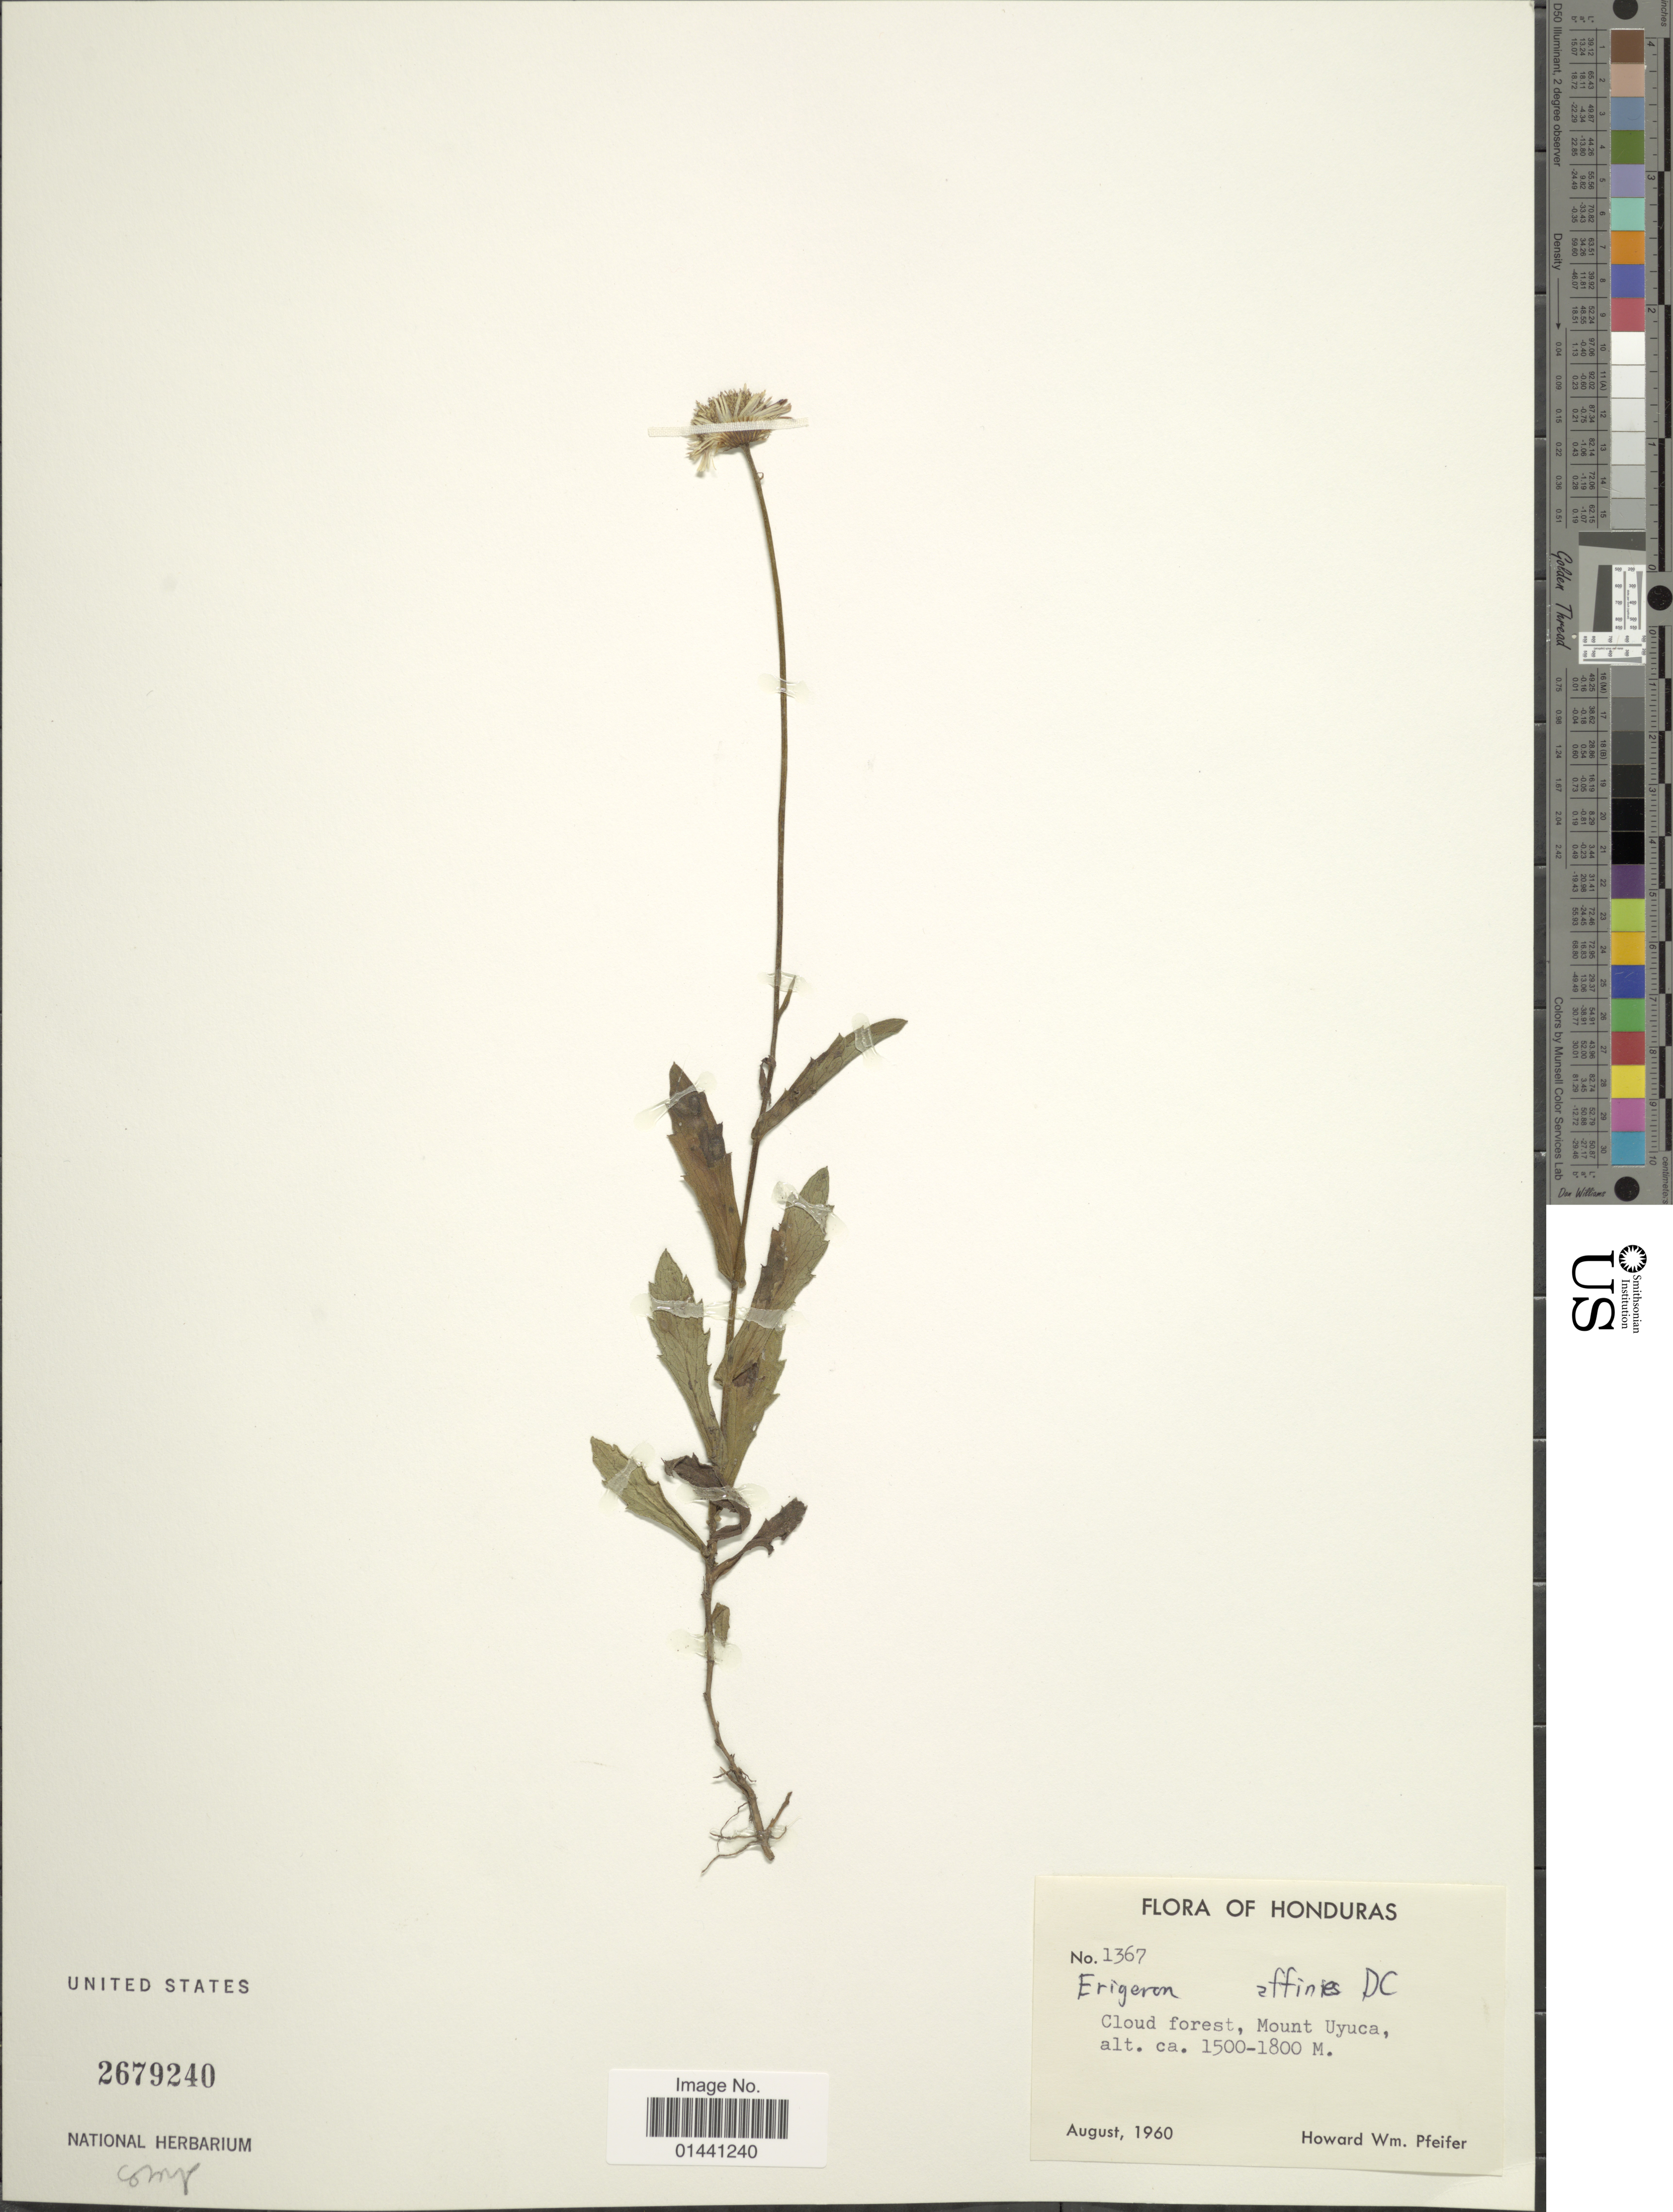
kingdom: Plantae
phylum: Tracheophyta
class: Magnoliopsida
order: Asterales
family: Asteraceae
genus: Erigeron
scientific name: Erigeron affinis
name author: V.M. Badillo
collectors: H. W. Pfeifer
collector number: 1367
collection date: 1960-08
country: Honduras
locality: Mount Uyuca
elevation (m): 1500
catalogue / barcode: US 2679240